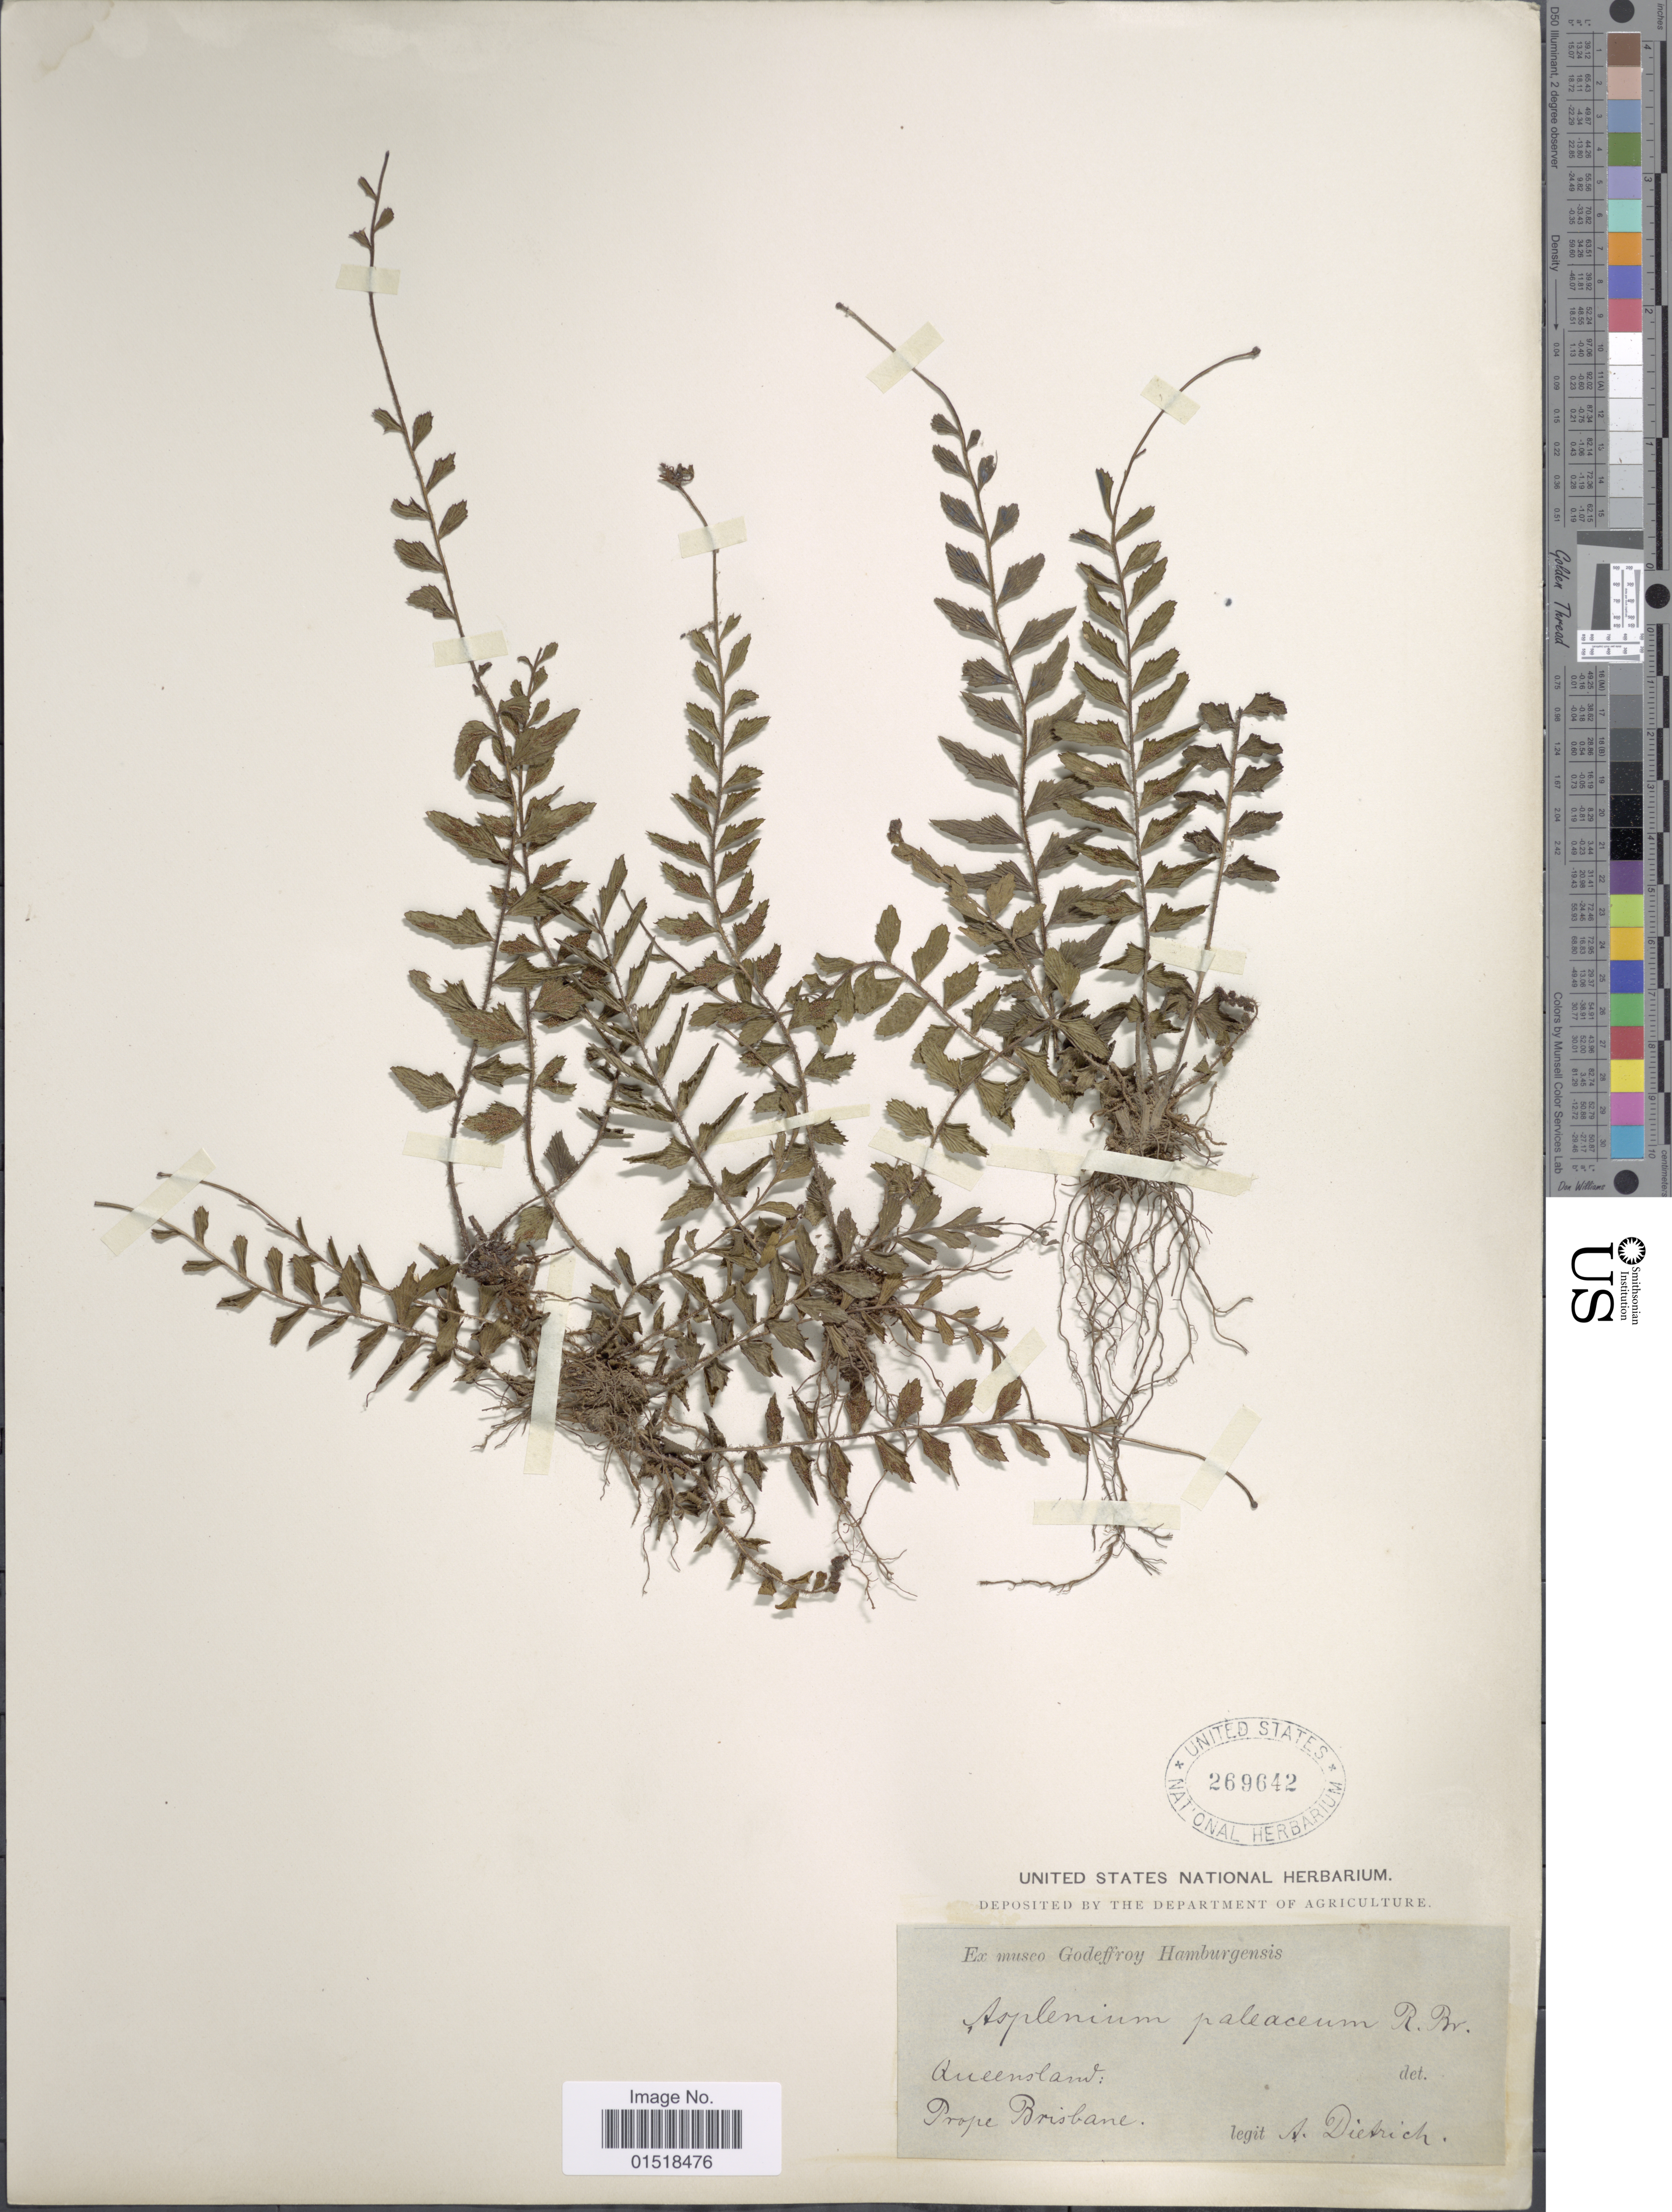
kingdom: Plantae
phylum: Tracheophyta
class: Polypodiopsida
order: Polypodiales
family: Aspleniaceae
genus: Asplenium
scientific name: Asplenium paleaceum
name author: R. Br.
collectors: A. Dietrich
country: Australia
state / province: Queensland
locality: Prope Brisbane.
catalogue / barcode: US 269642